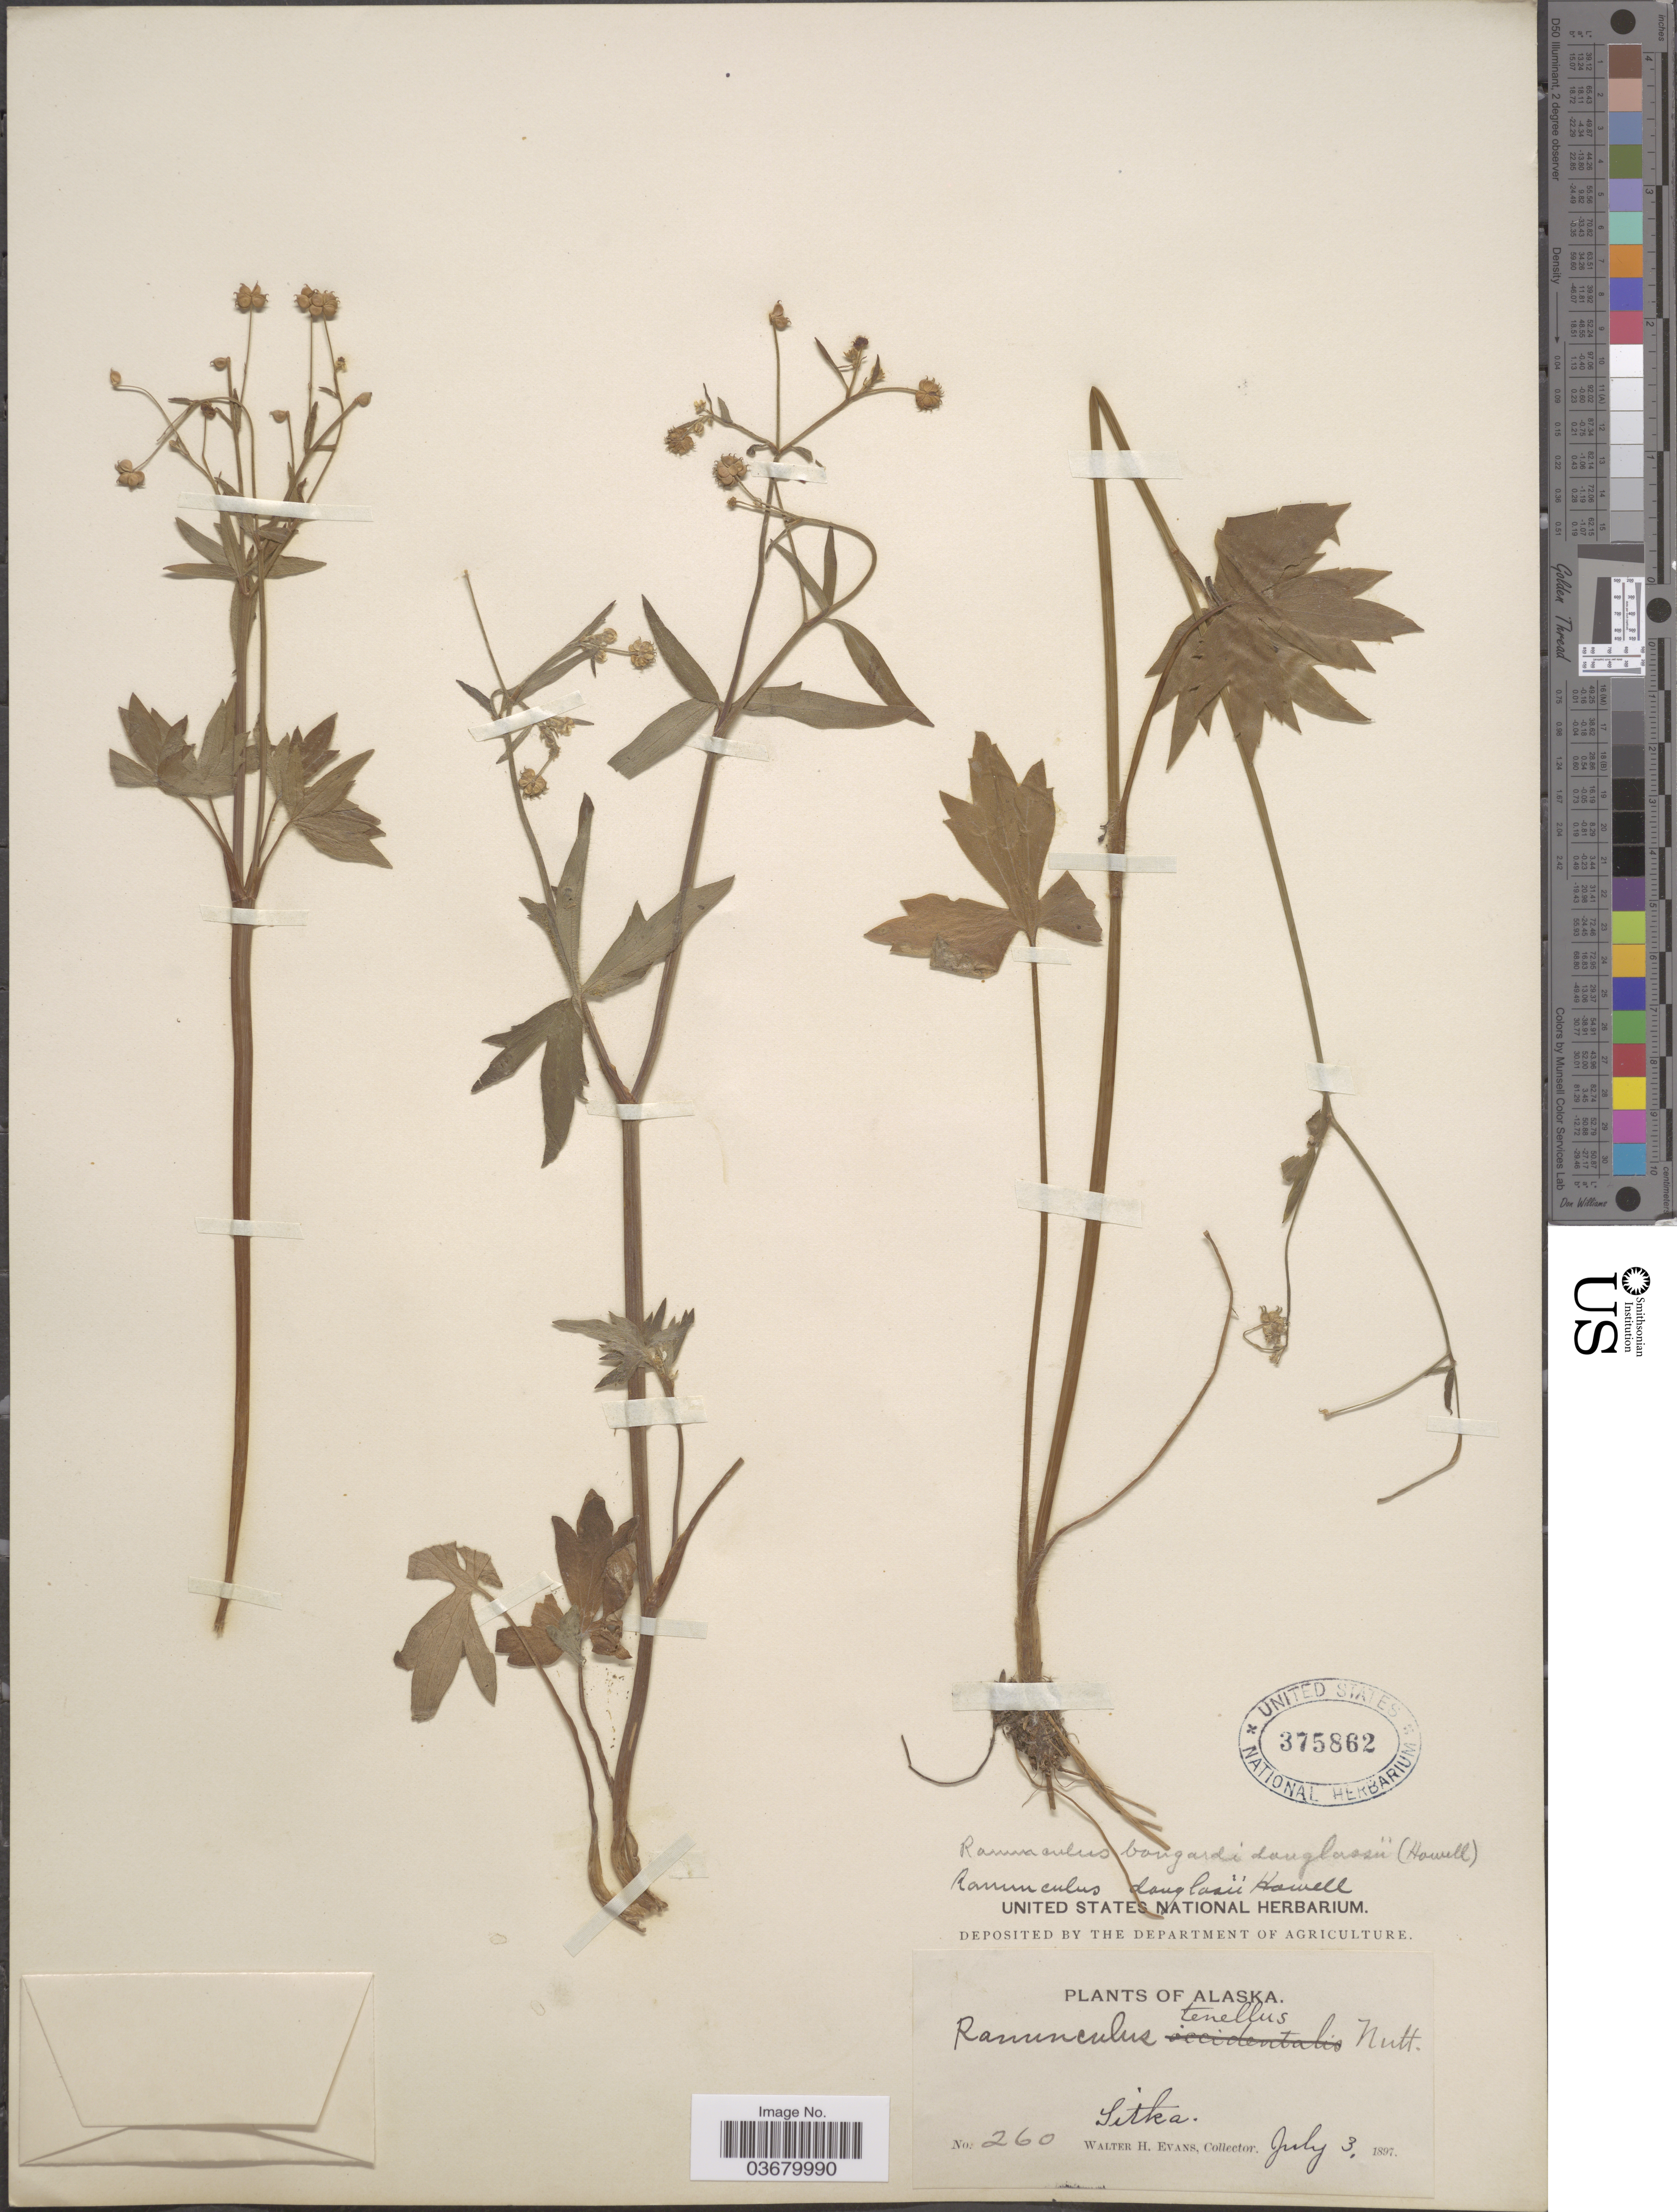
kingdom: Plantae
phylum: Tracheophyta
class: Magnoliopsida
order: Ranunculales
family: Ranunculaceae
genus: Ranunculus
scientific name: Ranunculus bongardii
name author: Greene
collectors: W. H. Evans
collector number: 260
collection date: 1897-07-03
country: United States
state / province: Alaska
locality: Sitka.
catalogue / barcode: US 375862